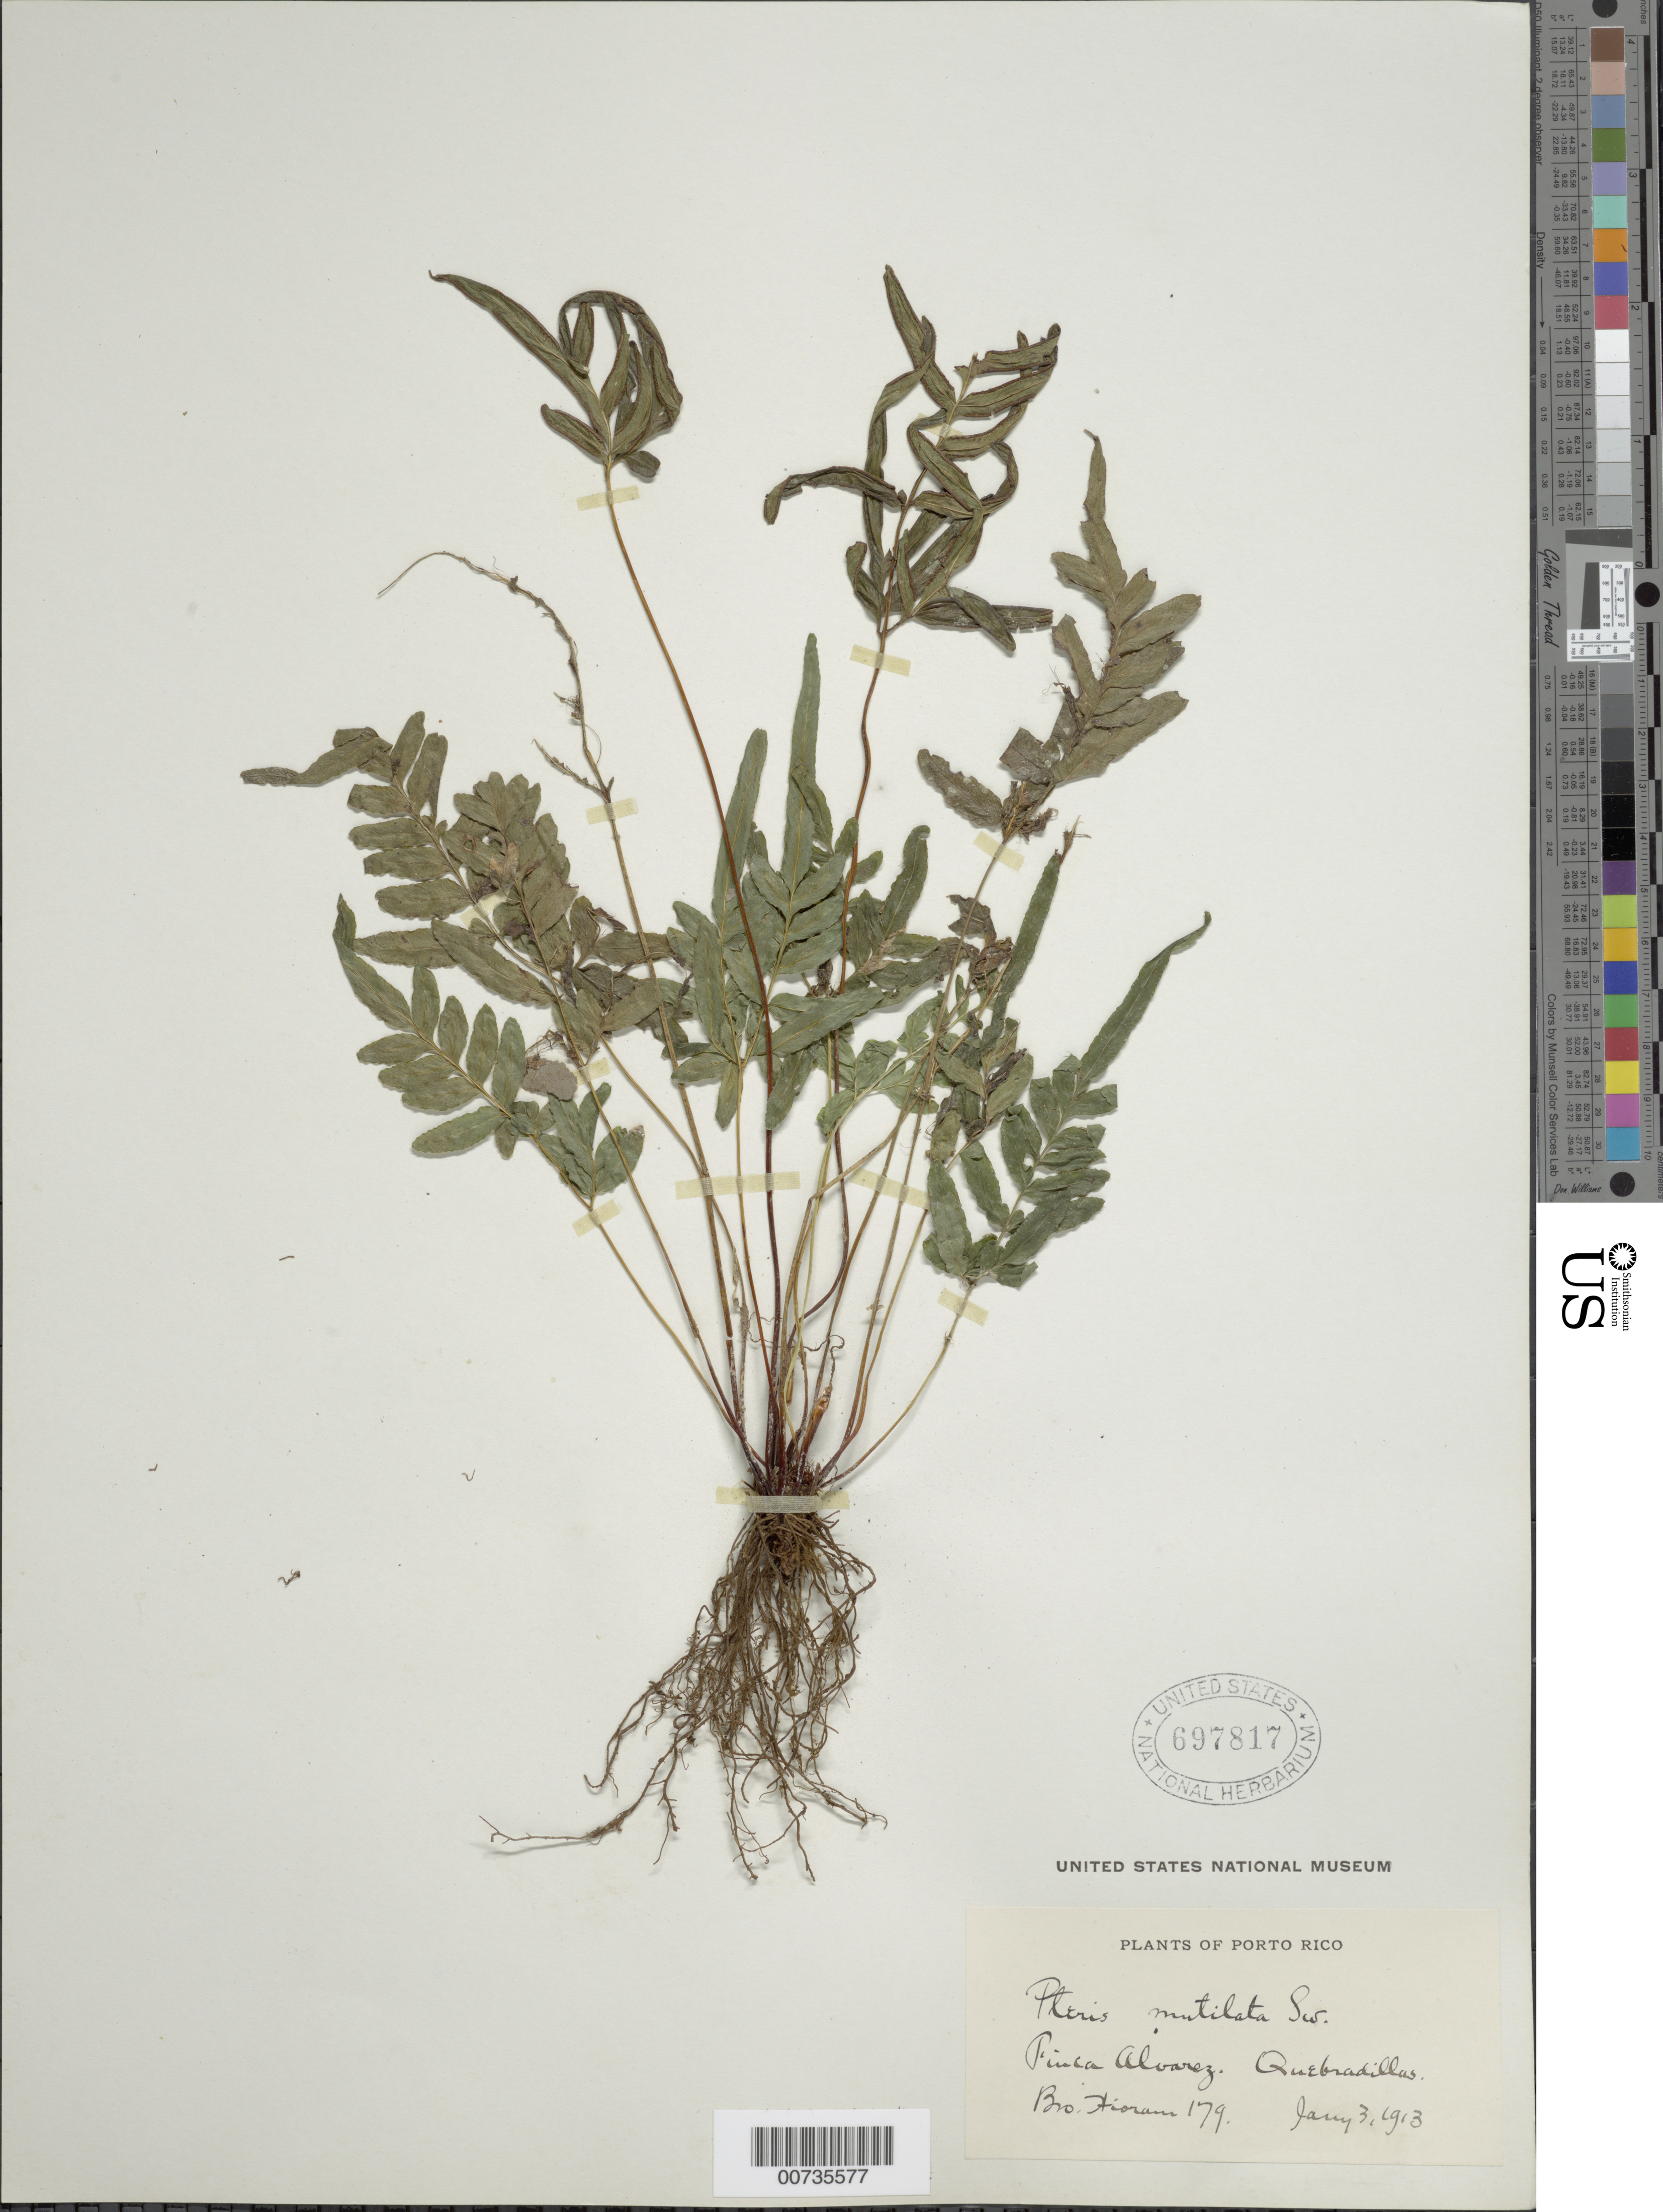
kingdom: Plantae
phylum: Tracheophyta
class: Polypodiopsida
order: Polypodiales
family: Pteridaceae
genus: Pteris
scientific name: Pteris mutilata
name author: L.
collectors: Bro. Hioram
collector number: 179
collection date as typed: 03 Jan 1913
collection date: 1913-01-03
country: Puerto Rico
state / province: Quebradillas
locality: Finca Alvarez, Quebradillas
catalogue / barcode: US 697817